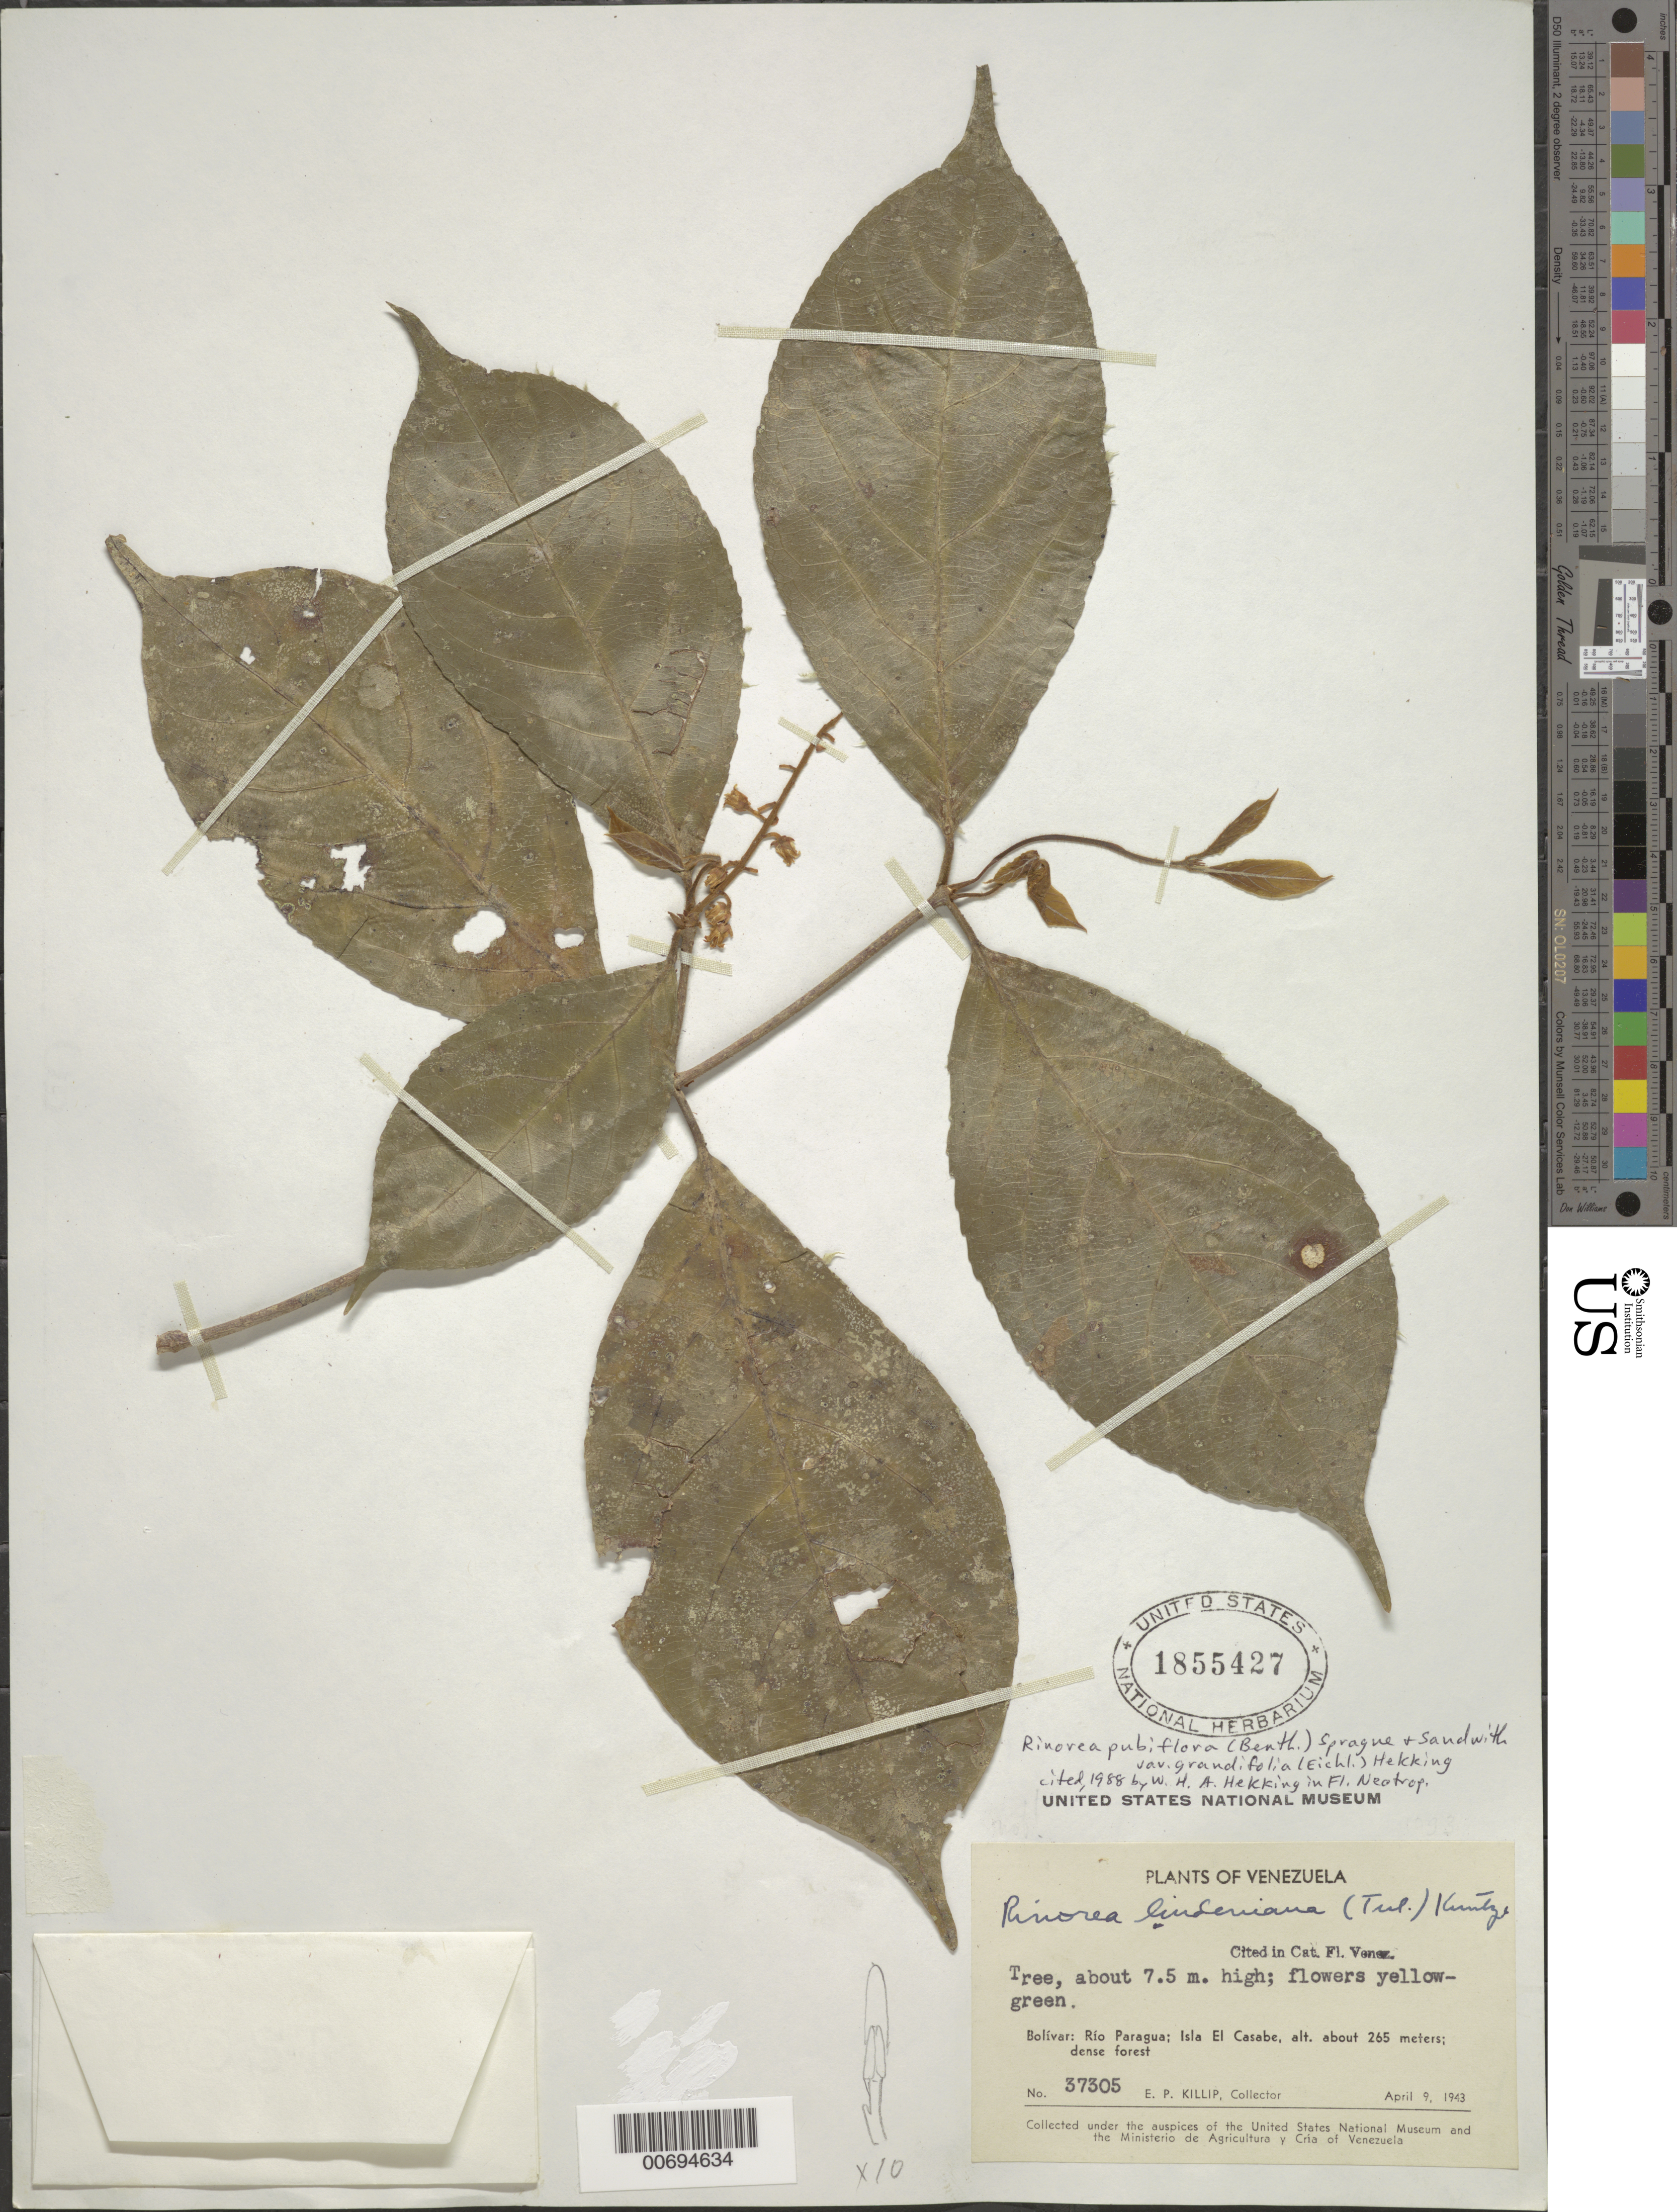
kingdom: Plantae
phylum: Tracheophyta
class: Magnoliopsida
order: Malpighiales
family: Violaceae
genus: Rinorea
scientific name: Rinorea pubiflora var. grandifolia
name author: (Eichler) Hekking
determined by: Hekking, W. H. A.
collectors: E. P. Killip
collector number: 37305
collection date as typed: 9-Apr-43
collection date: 1943-04-09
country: Venezuela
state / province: Bolívar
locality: Río Paragua, Isla El Casabe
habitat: Dense forest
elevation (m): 265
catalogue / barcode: US 1855427